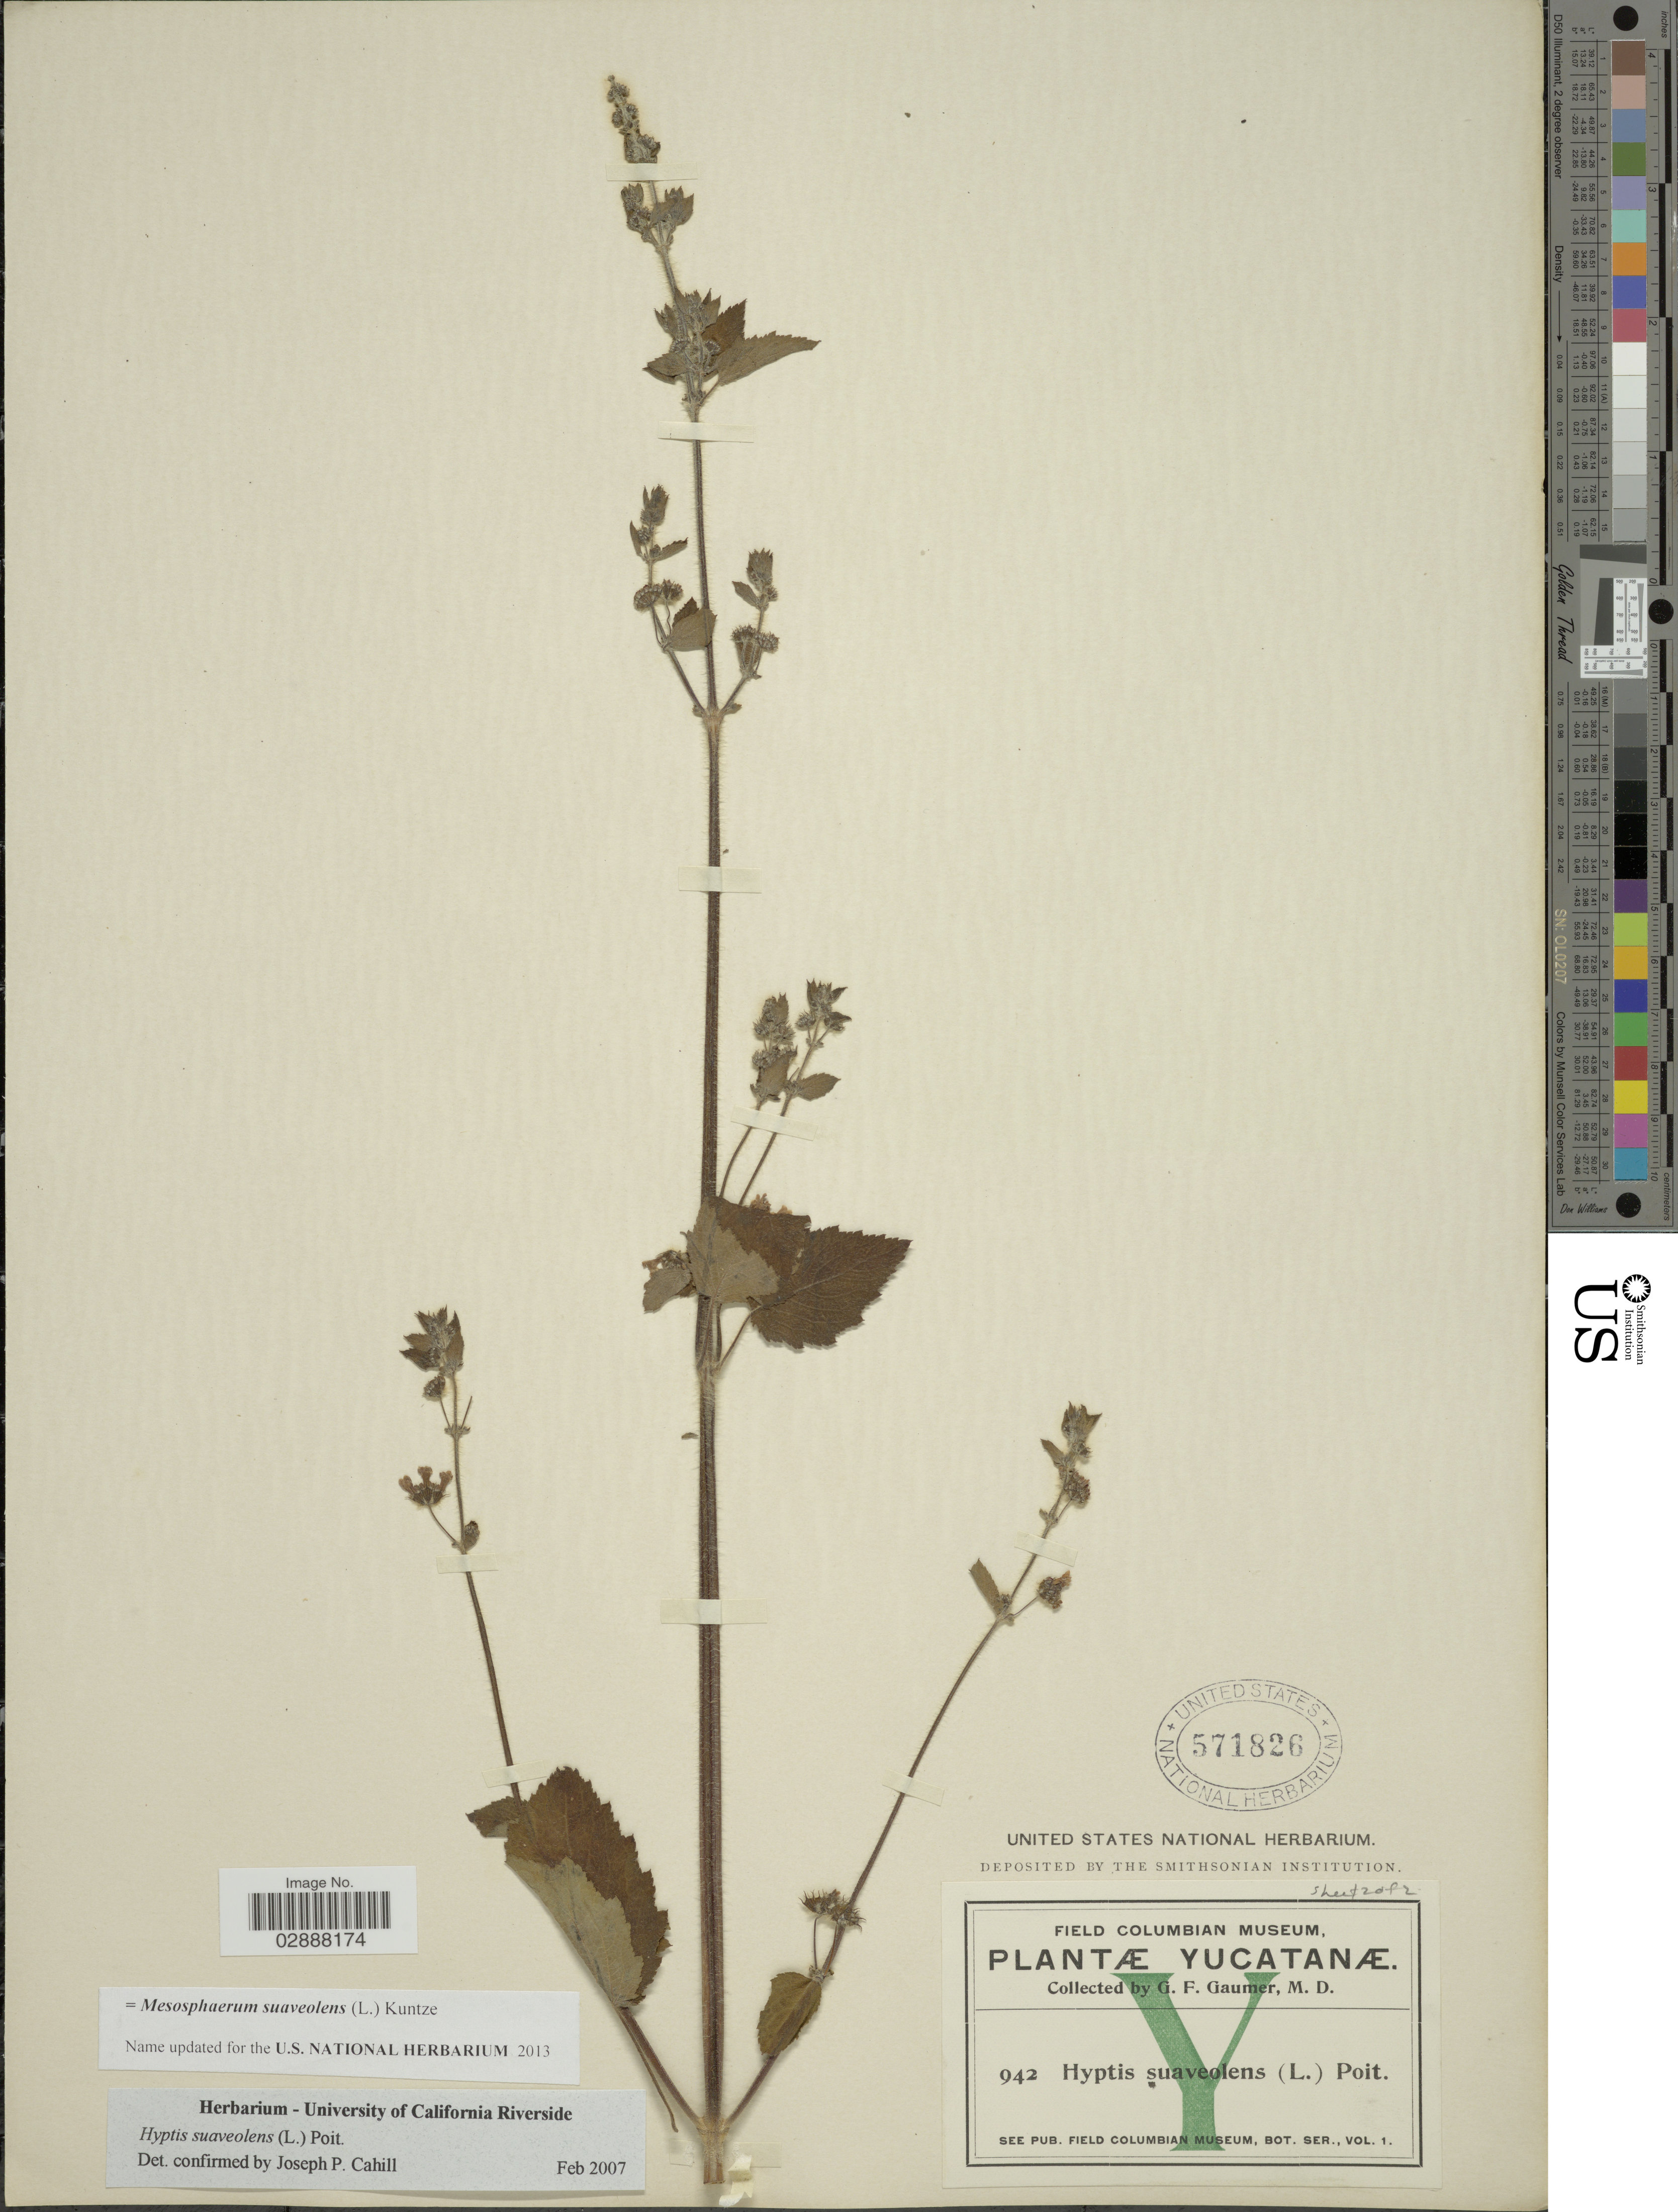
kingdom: Plantae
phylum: Tracheophyta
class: Magnoliopsida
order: Lamiales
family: Lamiaceae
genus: Mesosphaerum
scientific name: Mesosphaerum suaveolens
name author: (L.) Kuntze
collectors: G. F. Gaumer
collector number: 942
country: Mexico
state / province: Yucatán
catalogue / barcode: US 571826